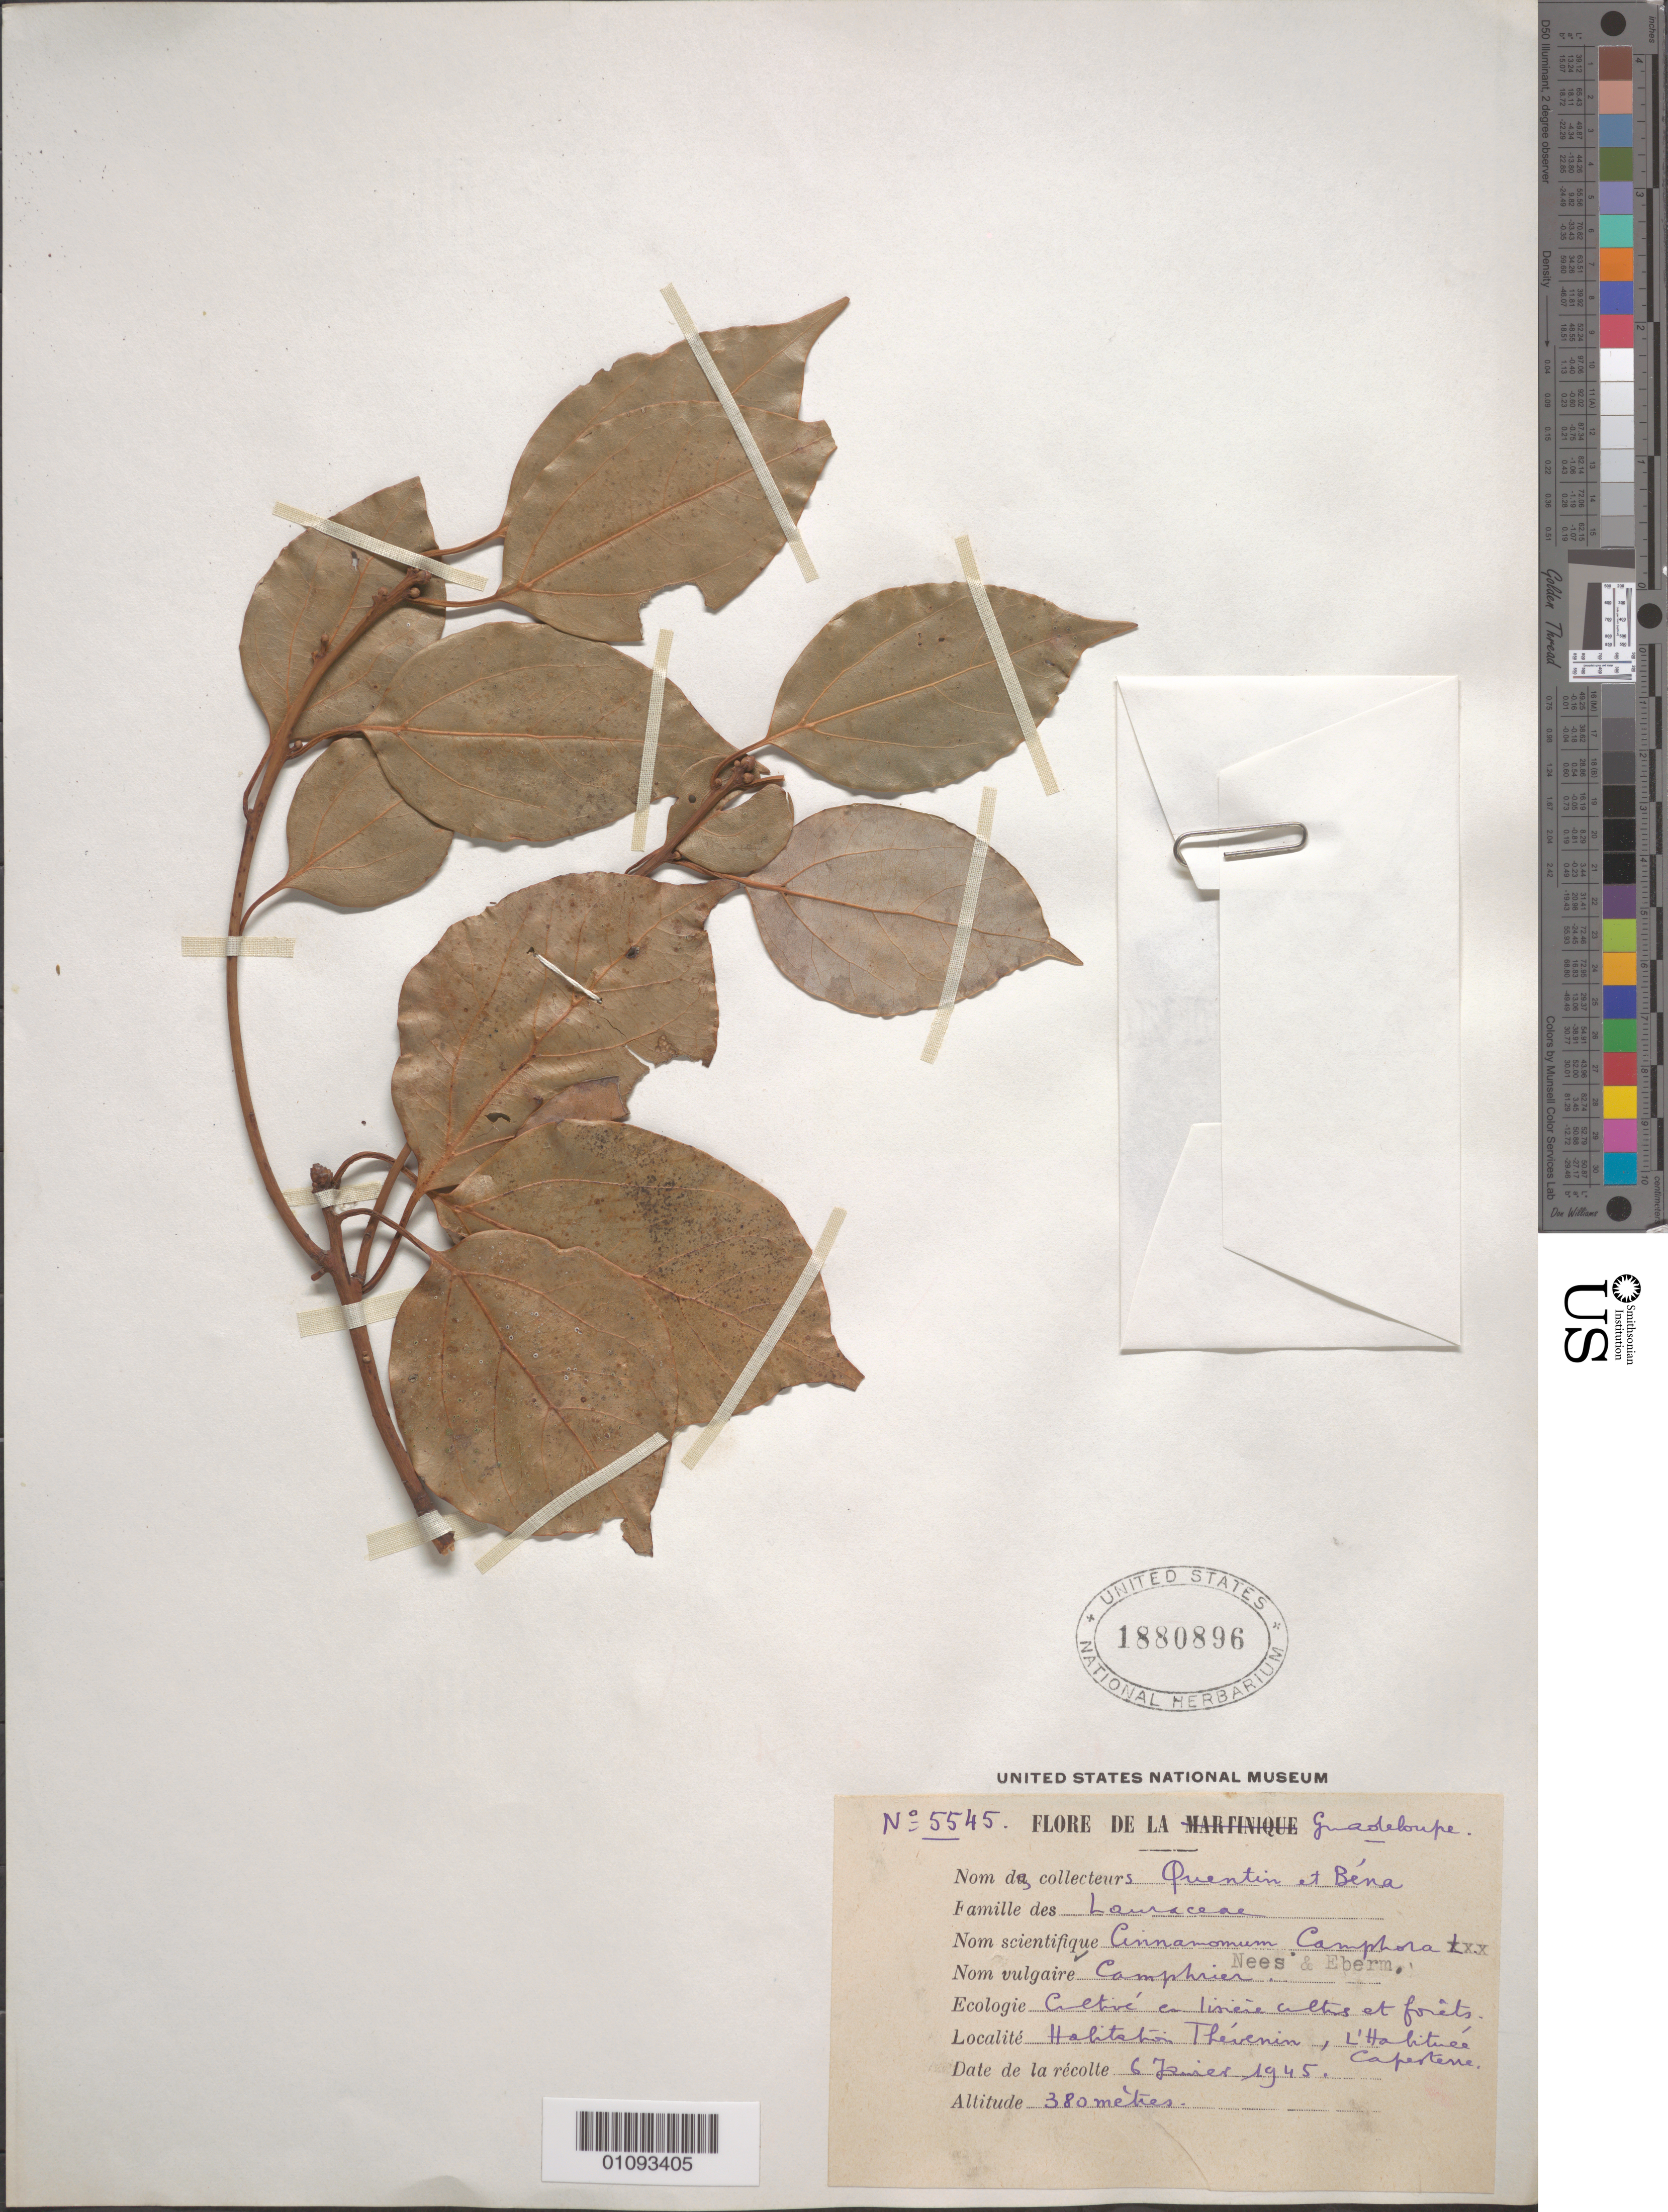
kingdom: Plantae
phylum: Tracheophyta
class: Magnoliopsida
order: Laurales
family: Lauraceae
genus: Cinnamomum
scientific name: Cinnamomum camphora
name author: (L.) J. Presl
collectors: R. Quentin & R. Béna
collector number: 5545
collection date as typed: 06 Aug 1945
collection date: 1945-08-06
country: Guadeloupe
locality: Therenin.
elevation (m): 380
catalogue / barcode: US 1880896